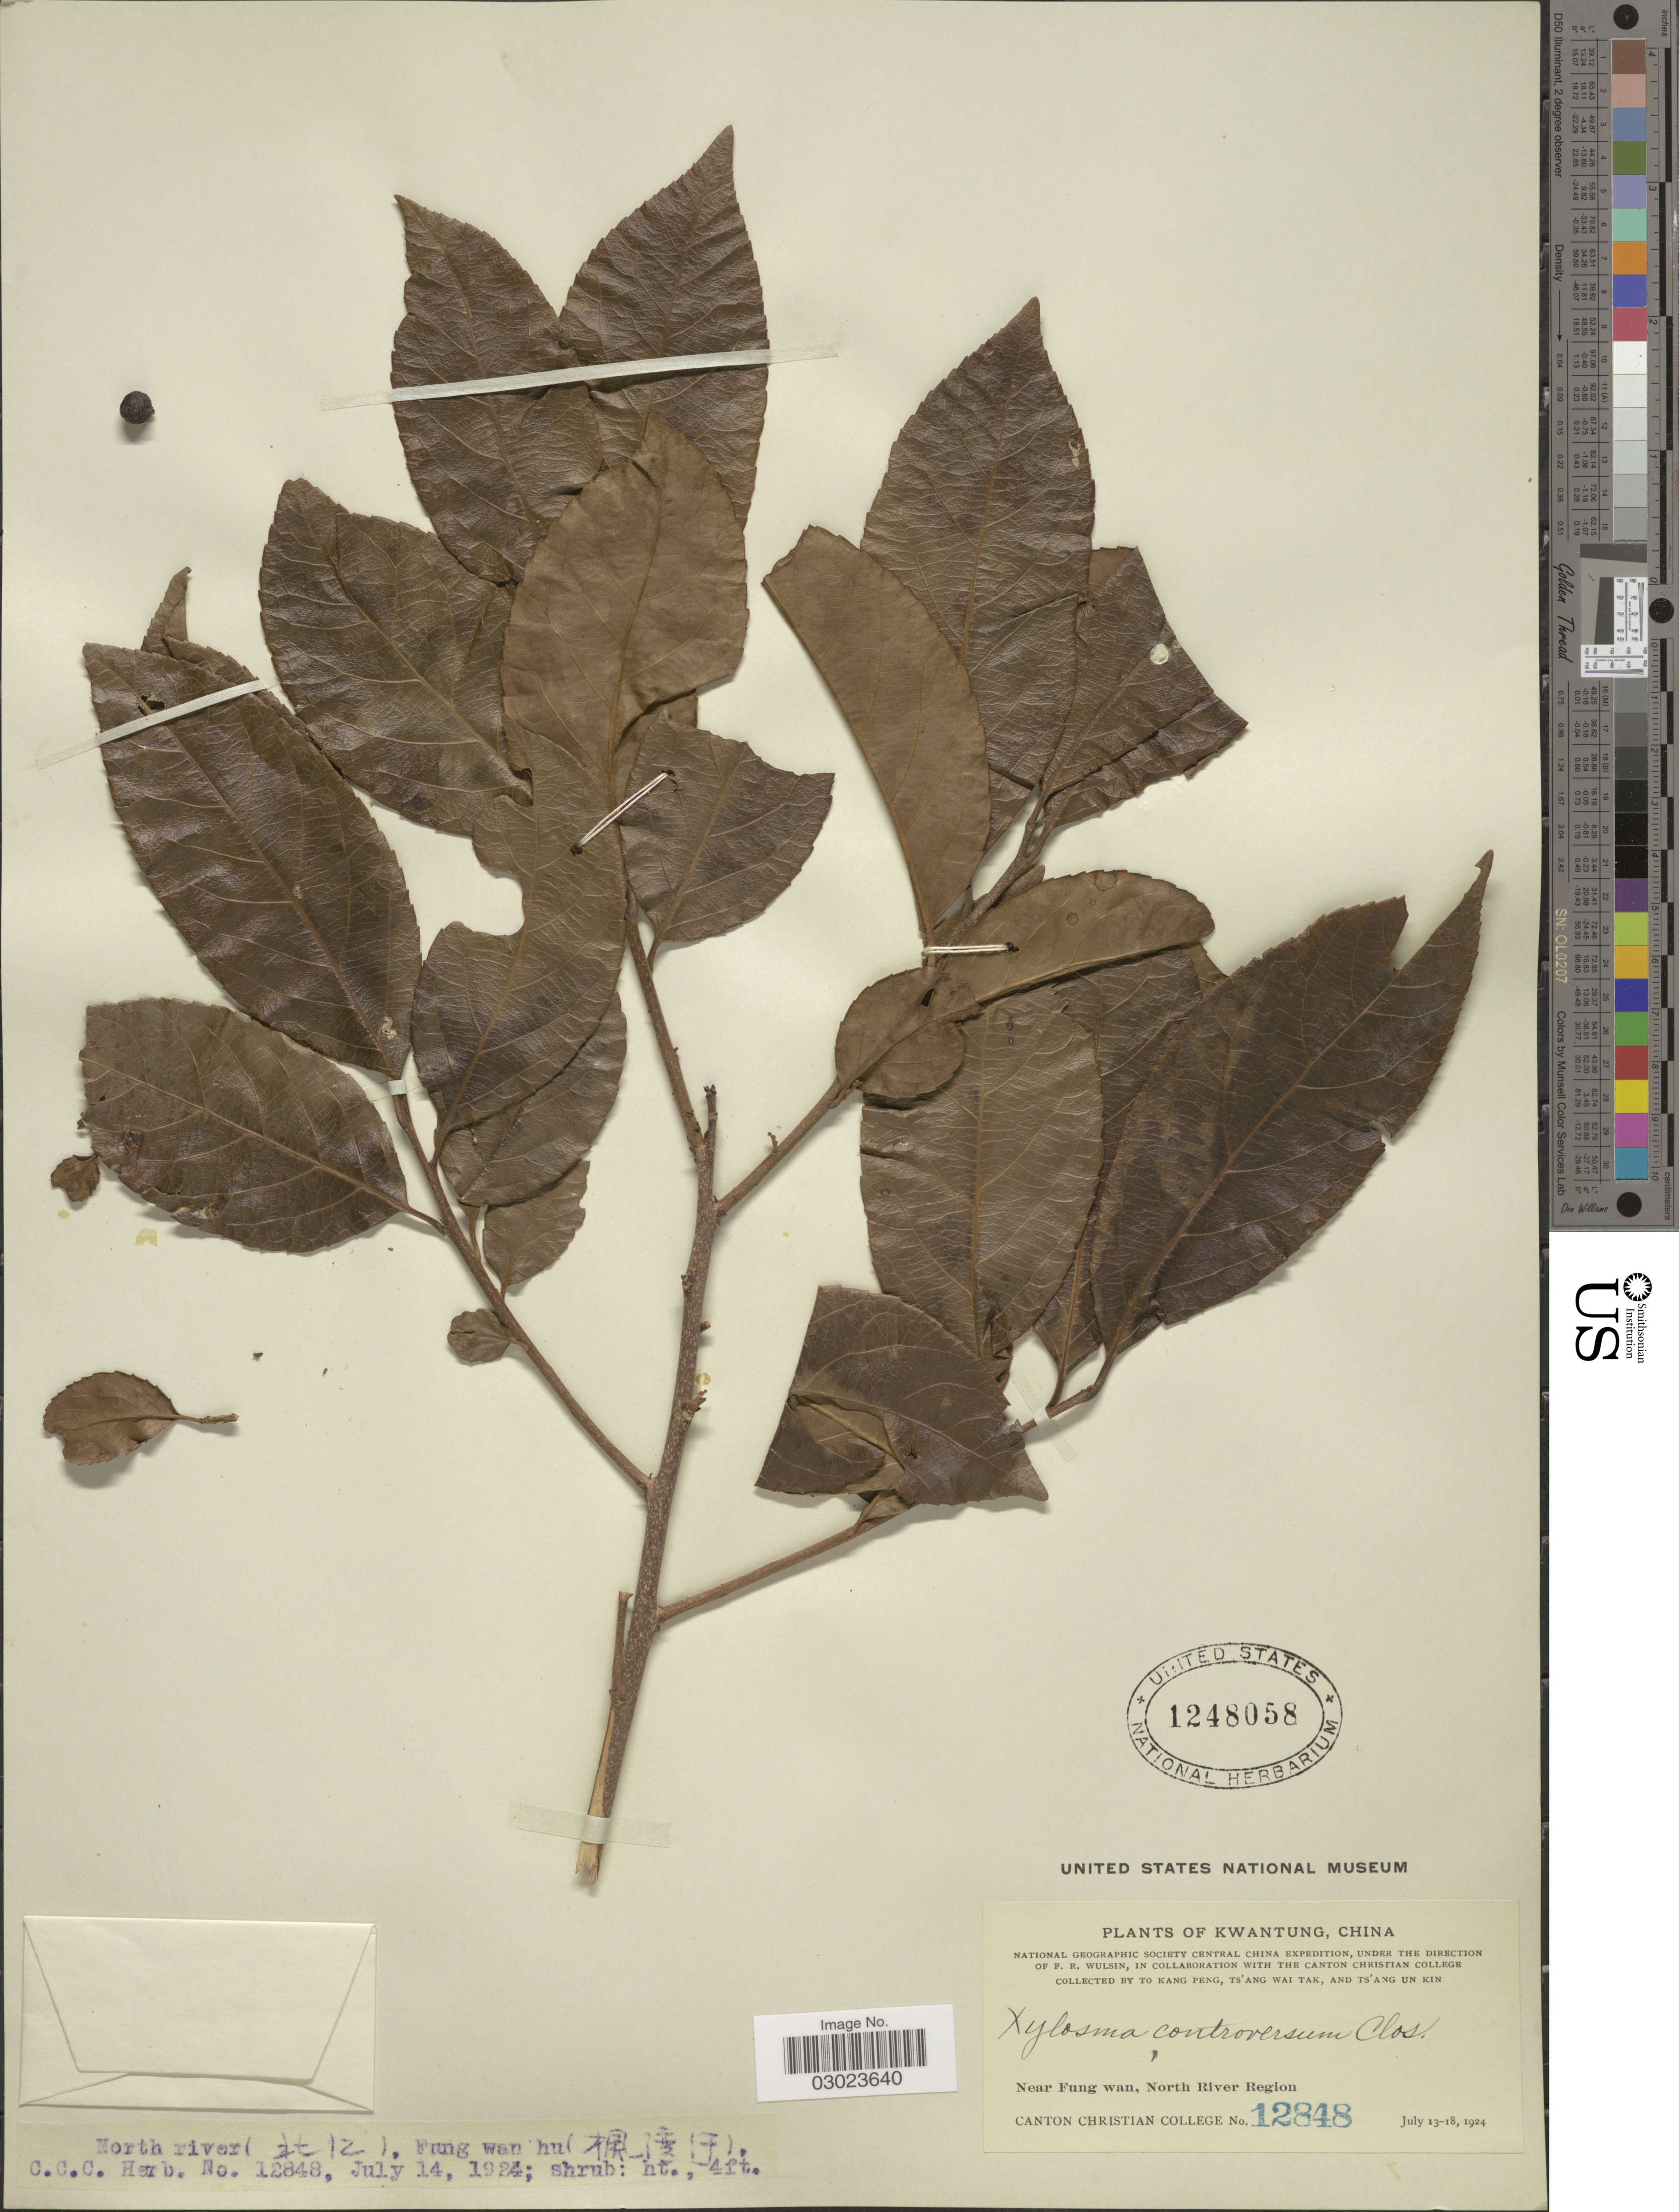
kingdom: Plantae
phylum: Tracheophyta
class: Magnoliopsida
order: Malpighiales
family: Salicaceae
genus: Xylosma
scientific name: Xylosma controversa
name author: Clos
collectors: Canton Christian College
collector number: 12848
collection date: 1924-07-13/1924-07-18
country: China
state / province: Guangdong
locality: Kwangtung, Near Fung wan, North River Region.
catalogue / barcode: US 1248058